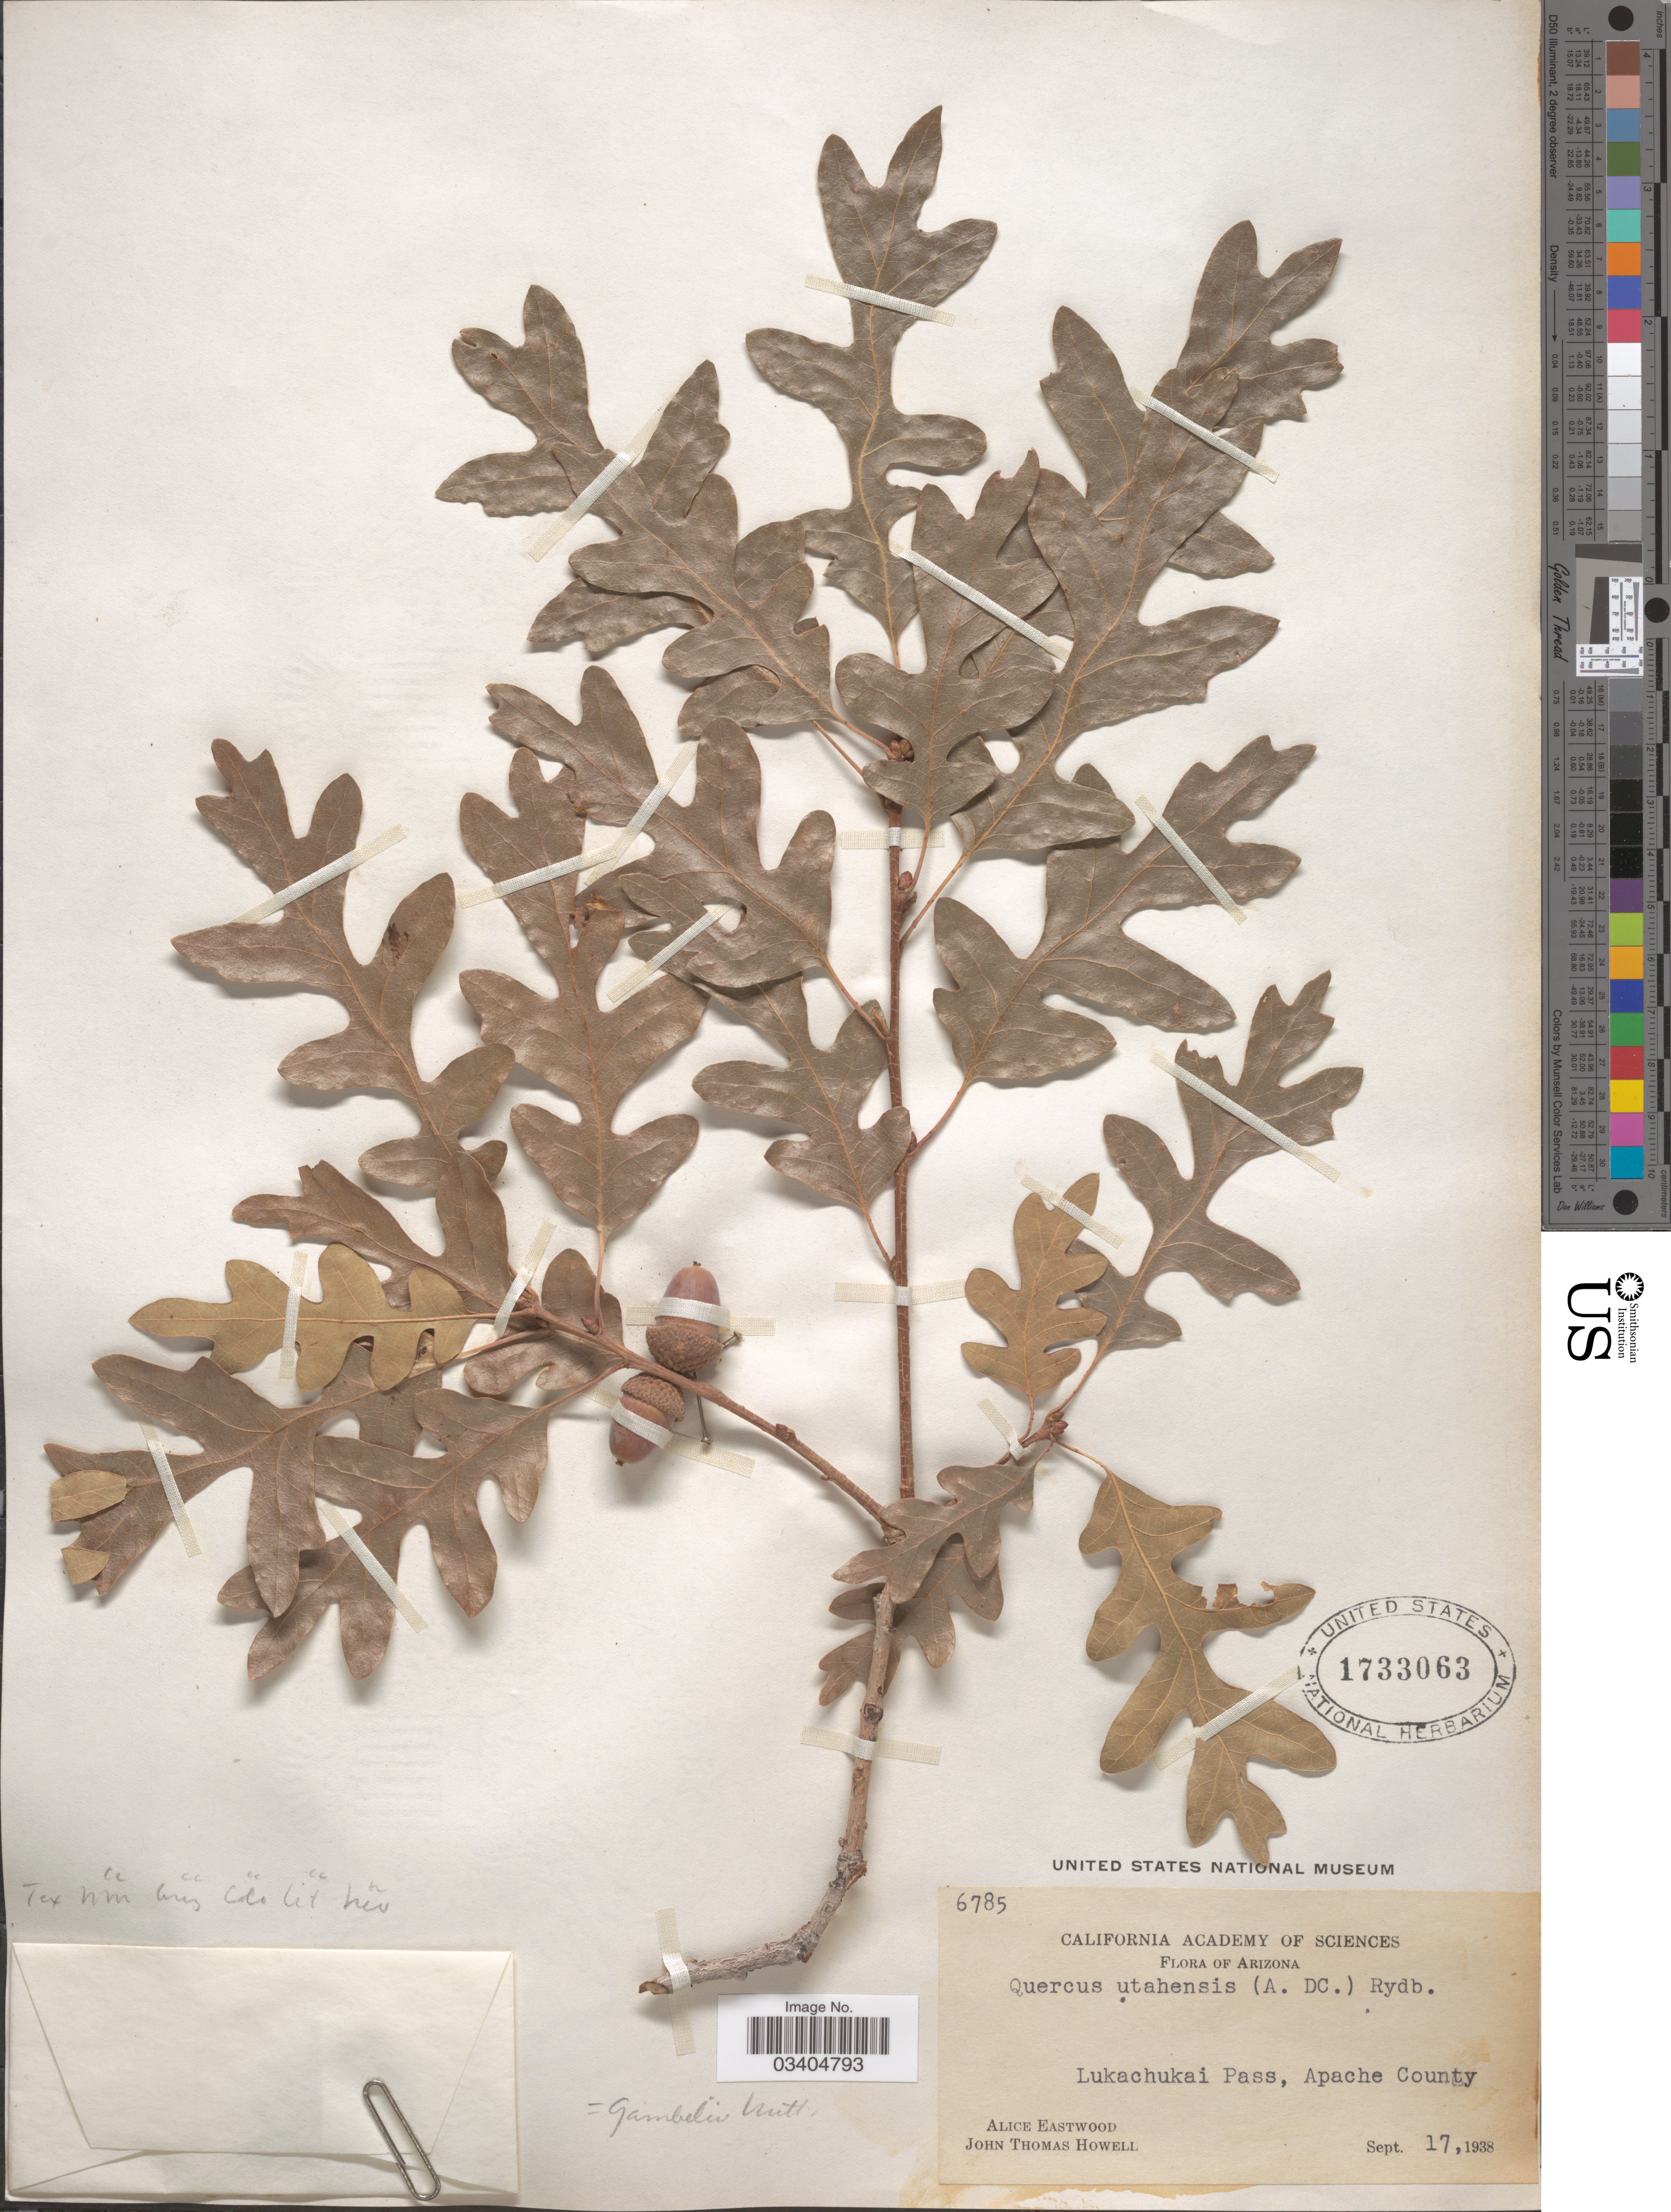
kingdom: Plantae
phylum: Tracheophyta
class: Magnoliopsida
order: Fagales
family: Fagaceae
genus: Quercus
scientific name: Quercus gambelii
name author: Nutt.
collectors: A. Eastwood & J. T. Howell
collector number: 6785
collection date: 1938-09-17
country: United States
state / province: Arizona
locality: Lukachukai Pass, Apache County.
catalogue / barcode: US 1733063